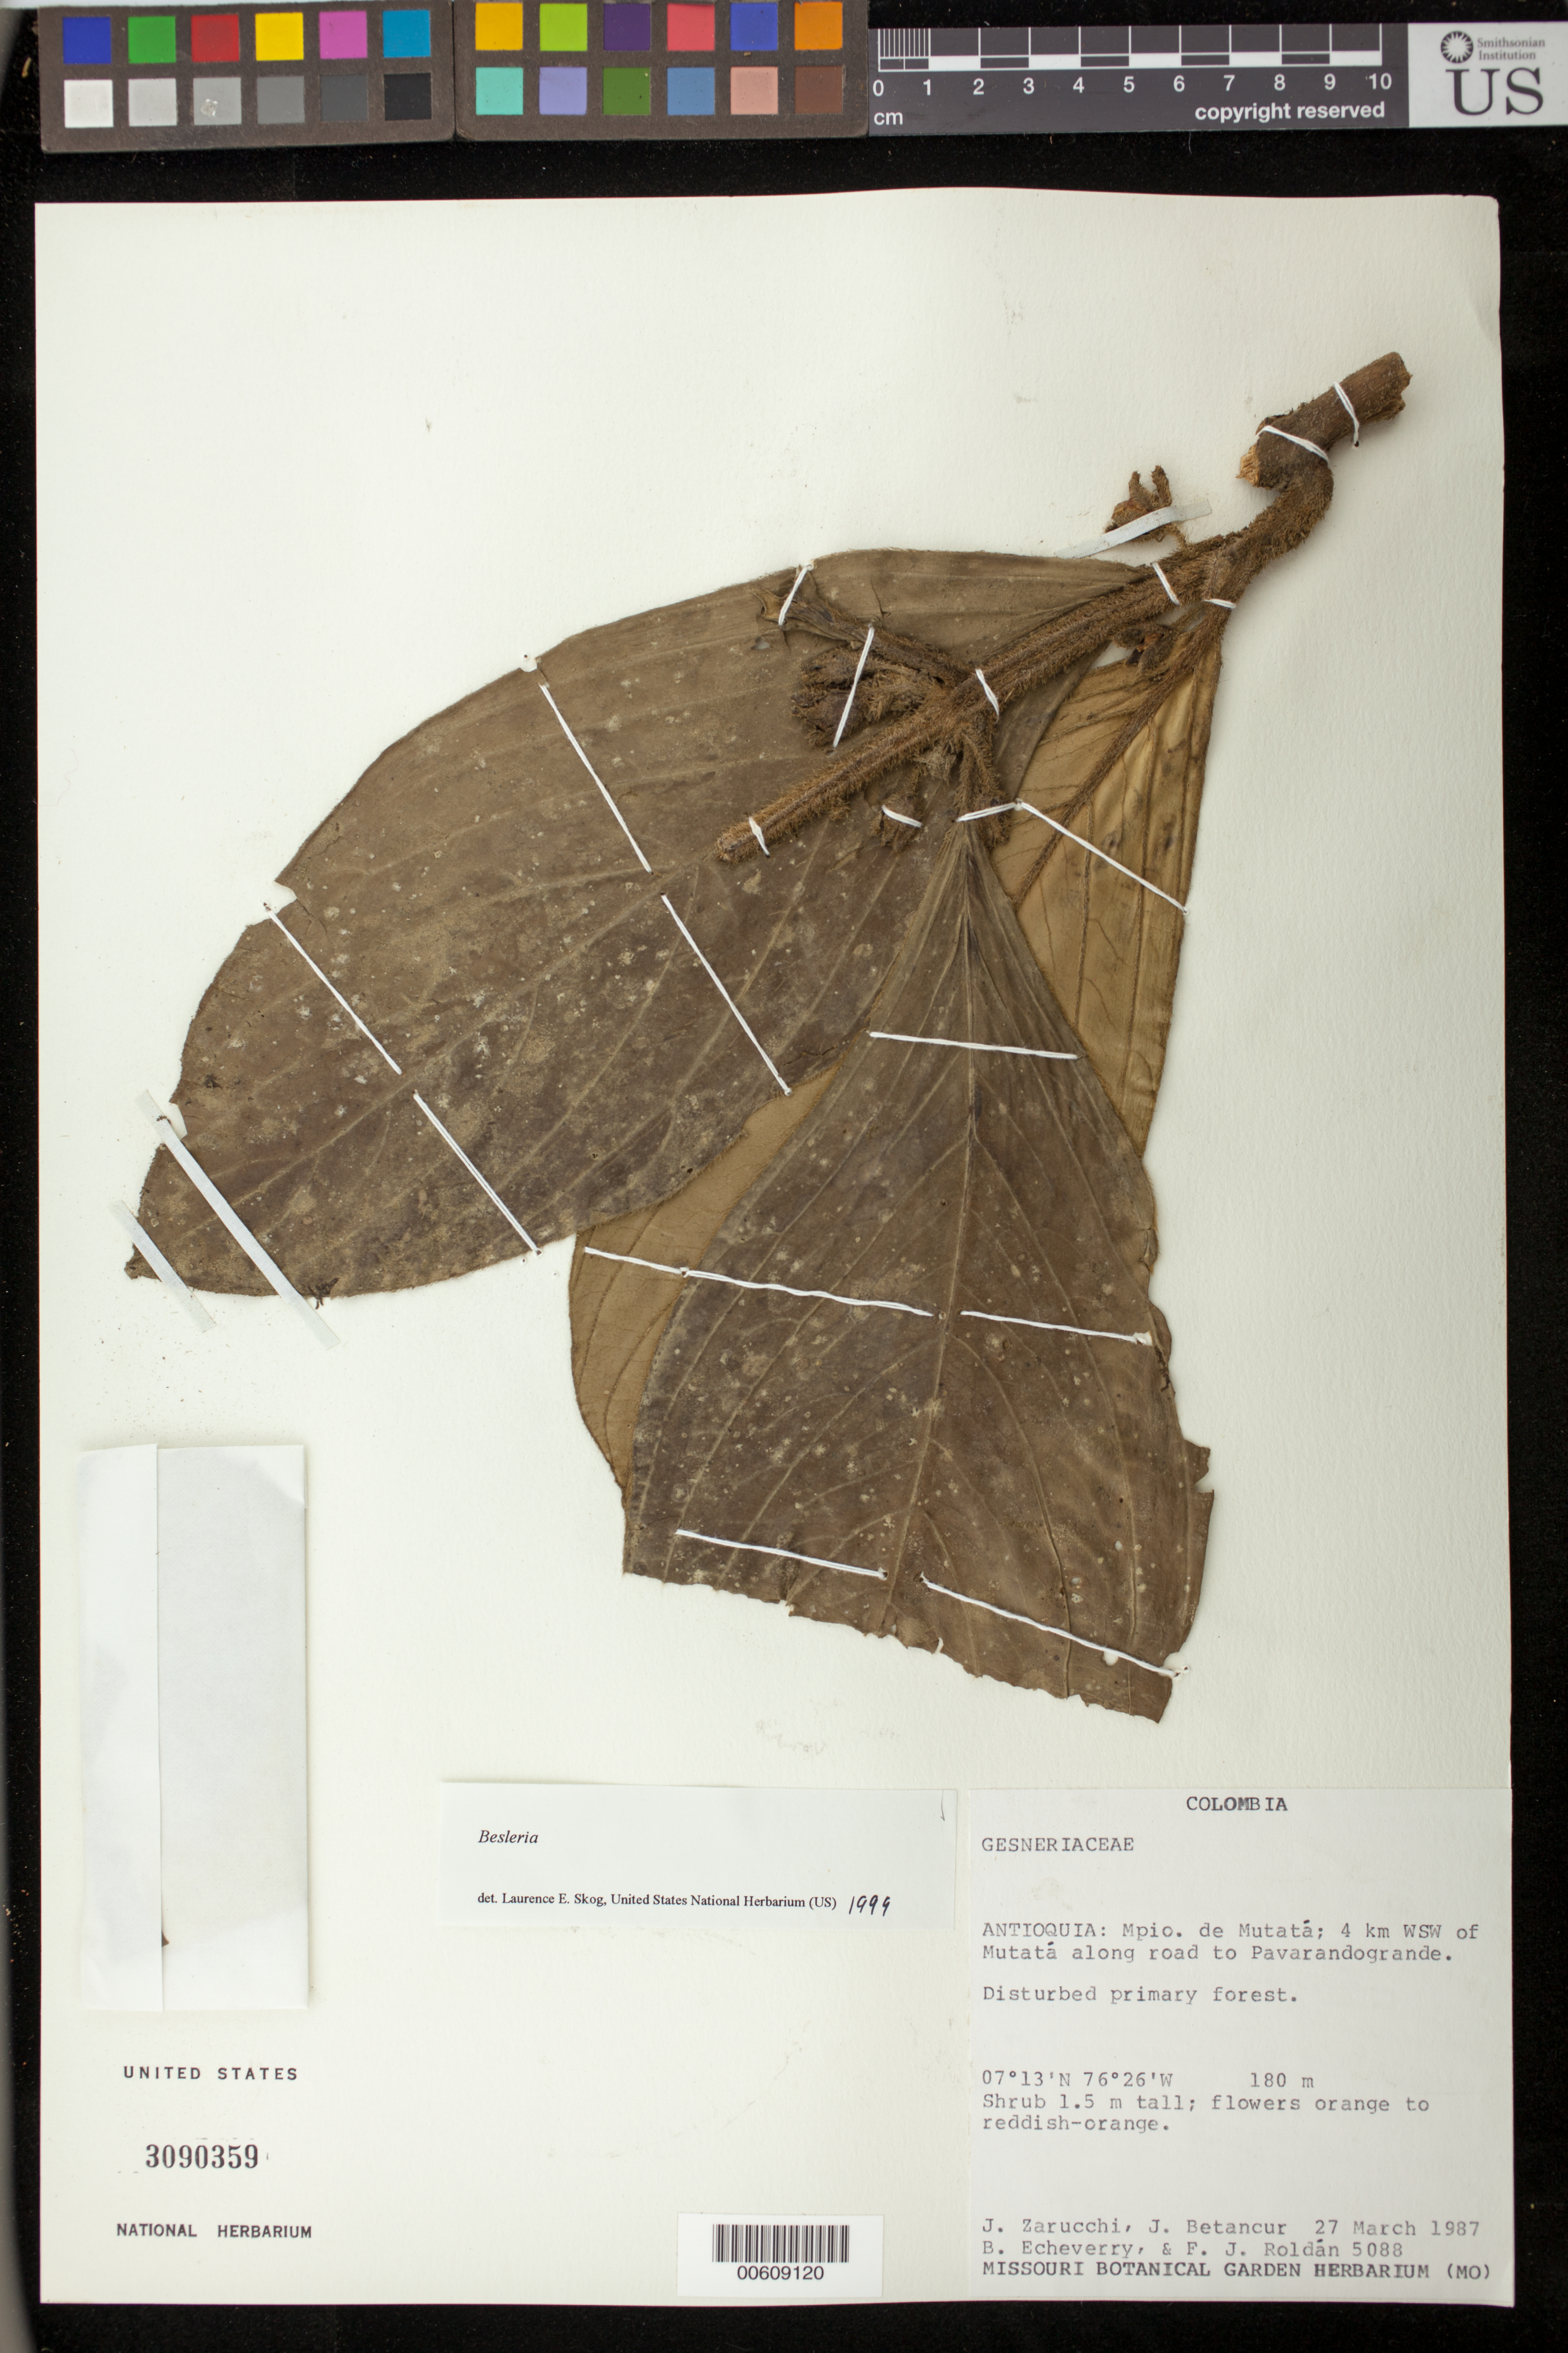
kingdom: Plantae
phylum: Tracheophyta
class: Magnoliopsida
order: Lamiales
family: Gesneriaceae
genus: Besleria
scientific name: Besleria sp.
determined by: Skog, Laurence E.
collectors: J. L. Zarucchi, J. C. Betancur, B. Echeverry & F. J. Roldán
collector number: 5088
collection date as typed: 27 Mar 1987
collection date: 1987-03-27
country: Colombia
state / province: Antioquia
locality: Mpio. de Mutatá; 4 km WSW of Mutatá along road to Pavarandogrande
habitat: Disturbed primary forest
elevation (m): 180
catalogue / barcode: US 3090359